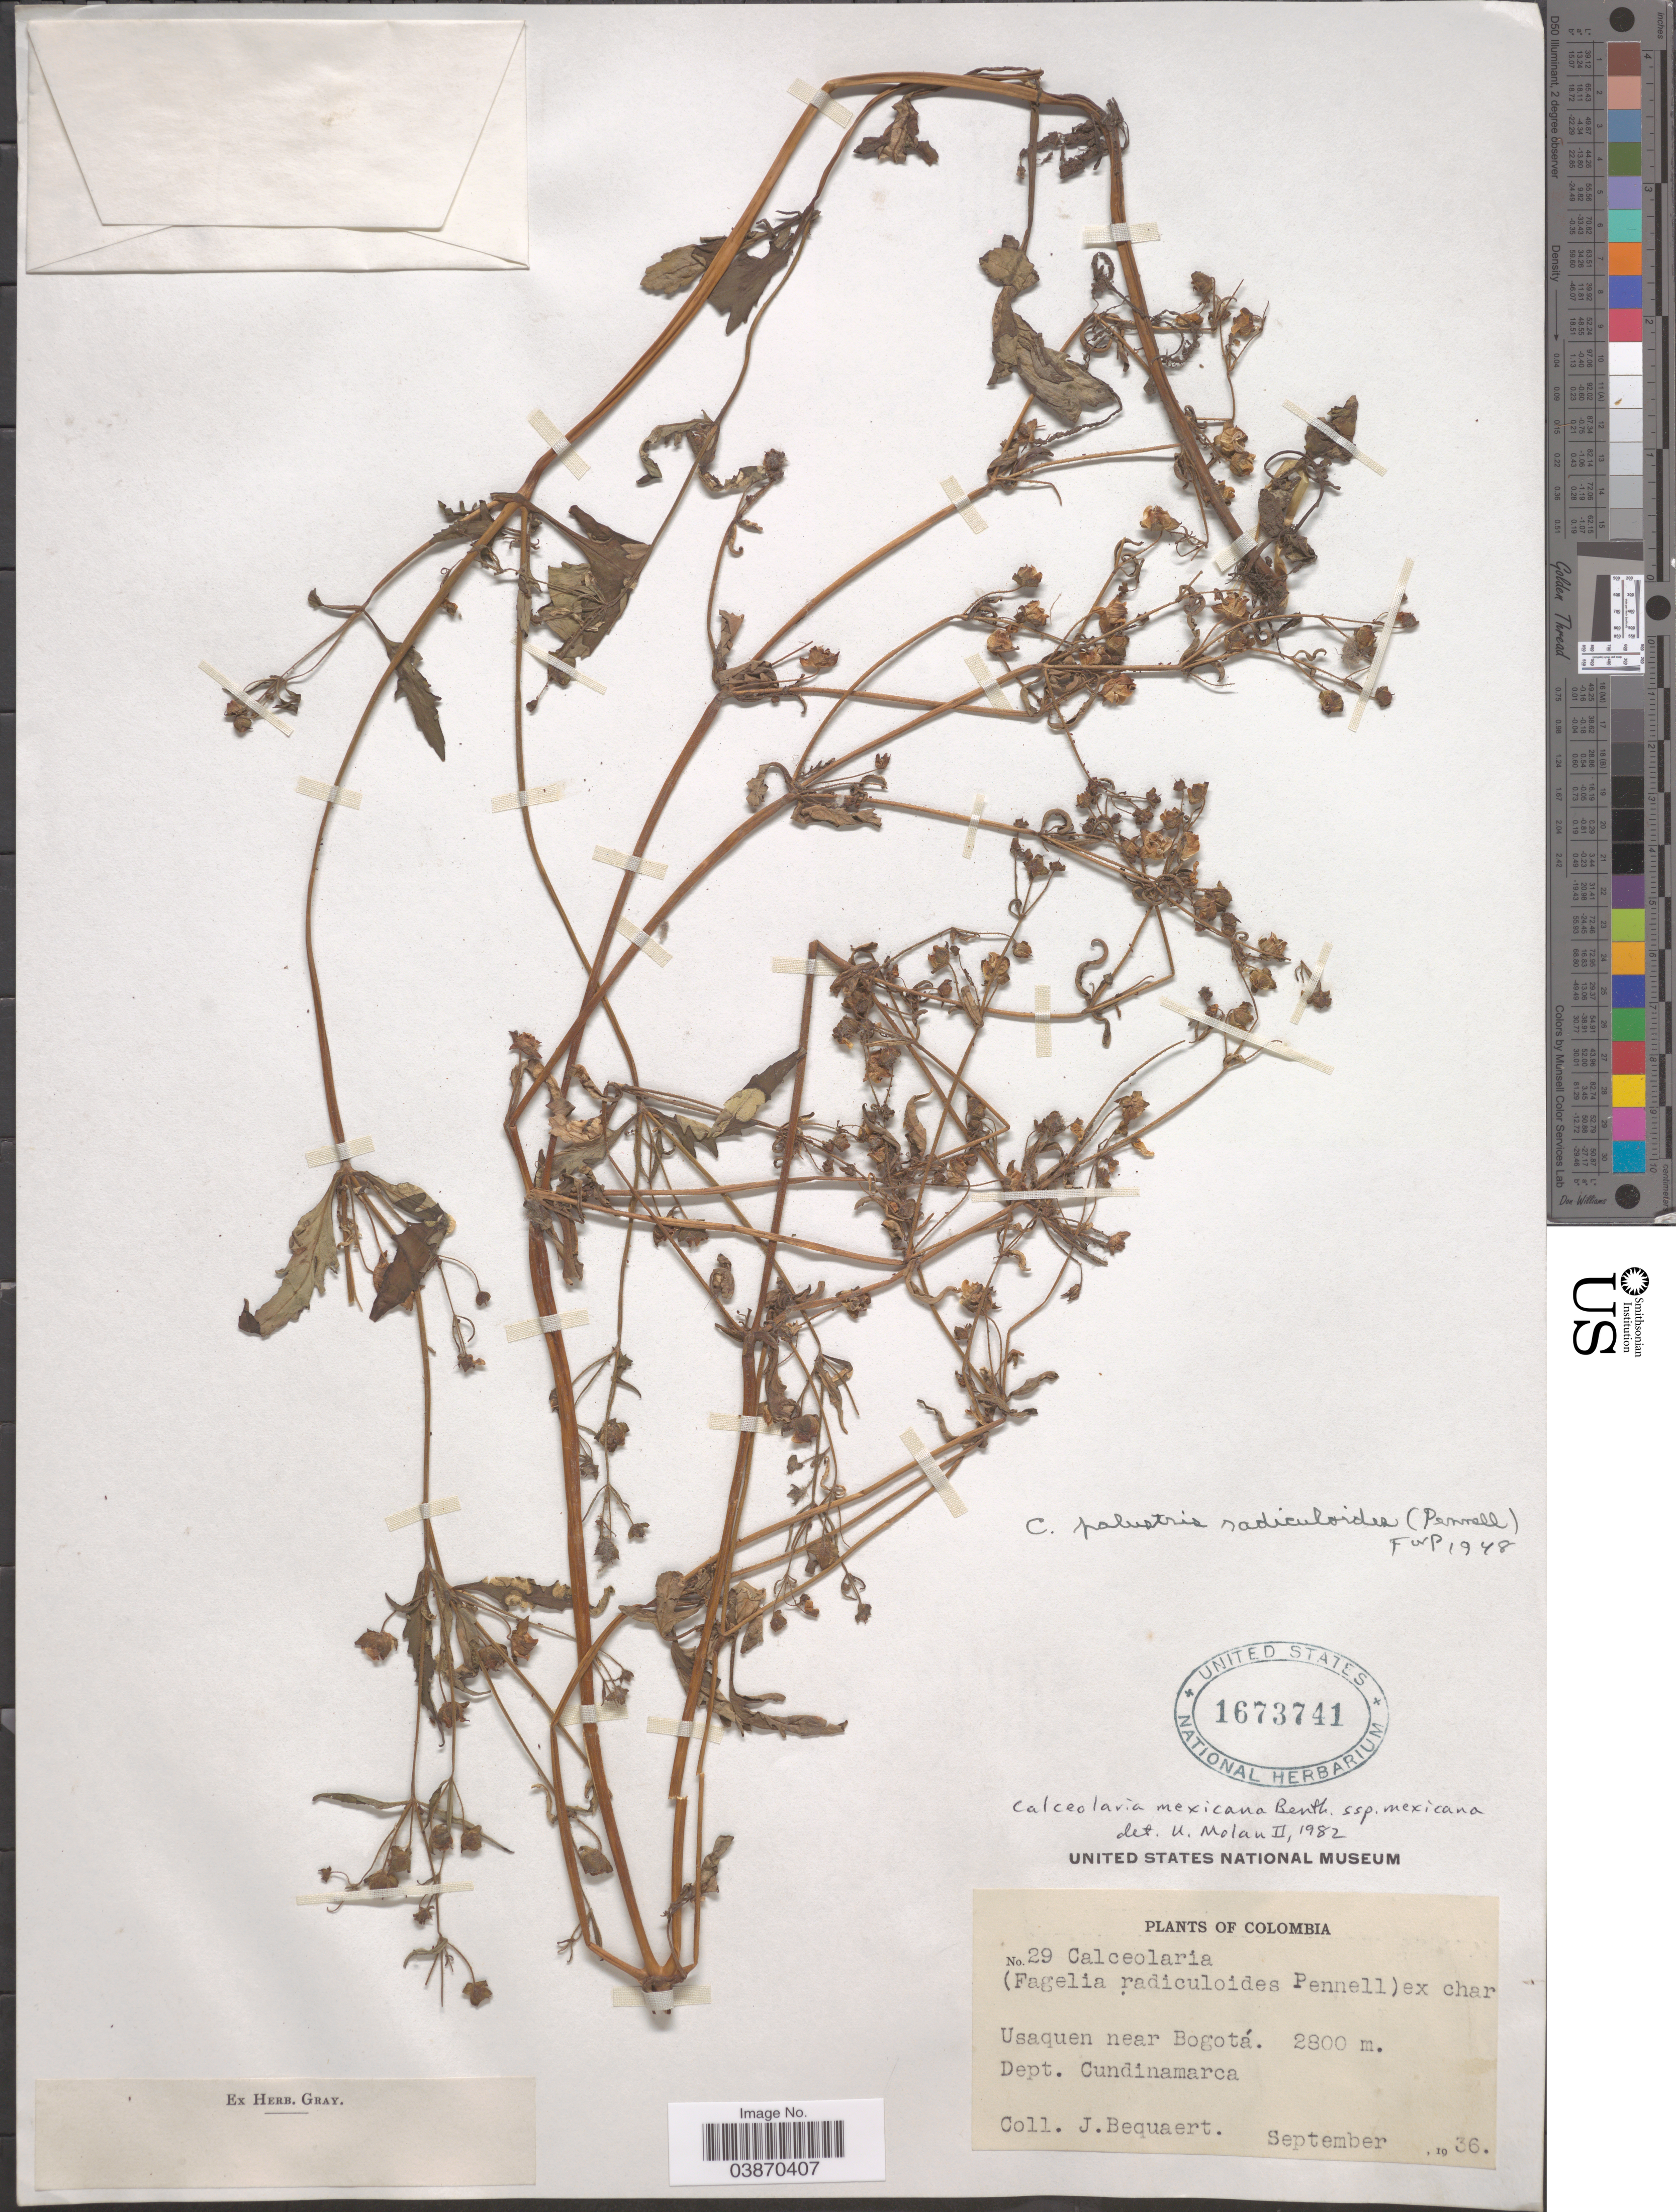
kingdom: Plantae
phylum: Tracheophyta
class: Magnoliopsida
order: Lamiales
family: Calceolariaceae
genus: Calceolaria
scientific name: Calceolaria mexicana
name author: Benth.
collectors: J. Bequaert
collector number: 29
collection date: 1936-09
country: Colombia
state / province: Cundinamarca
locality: Usaquen near Bogotá. Dept. Cundinamarca.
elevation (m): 2800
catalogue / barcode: US 1673741